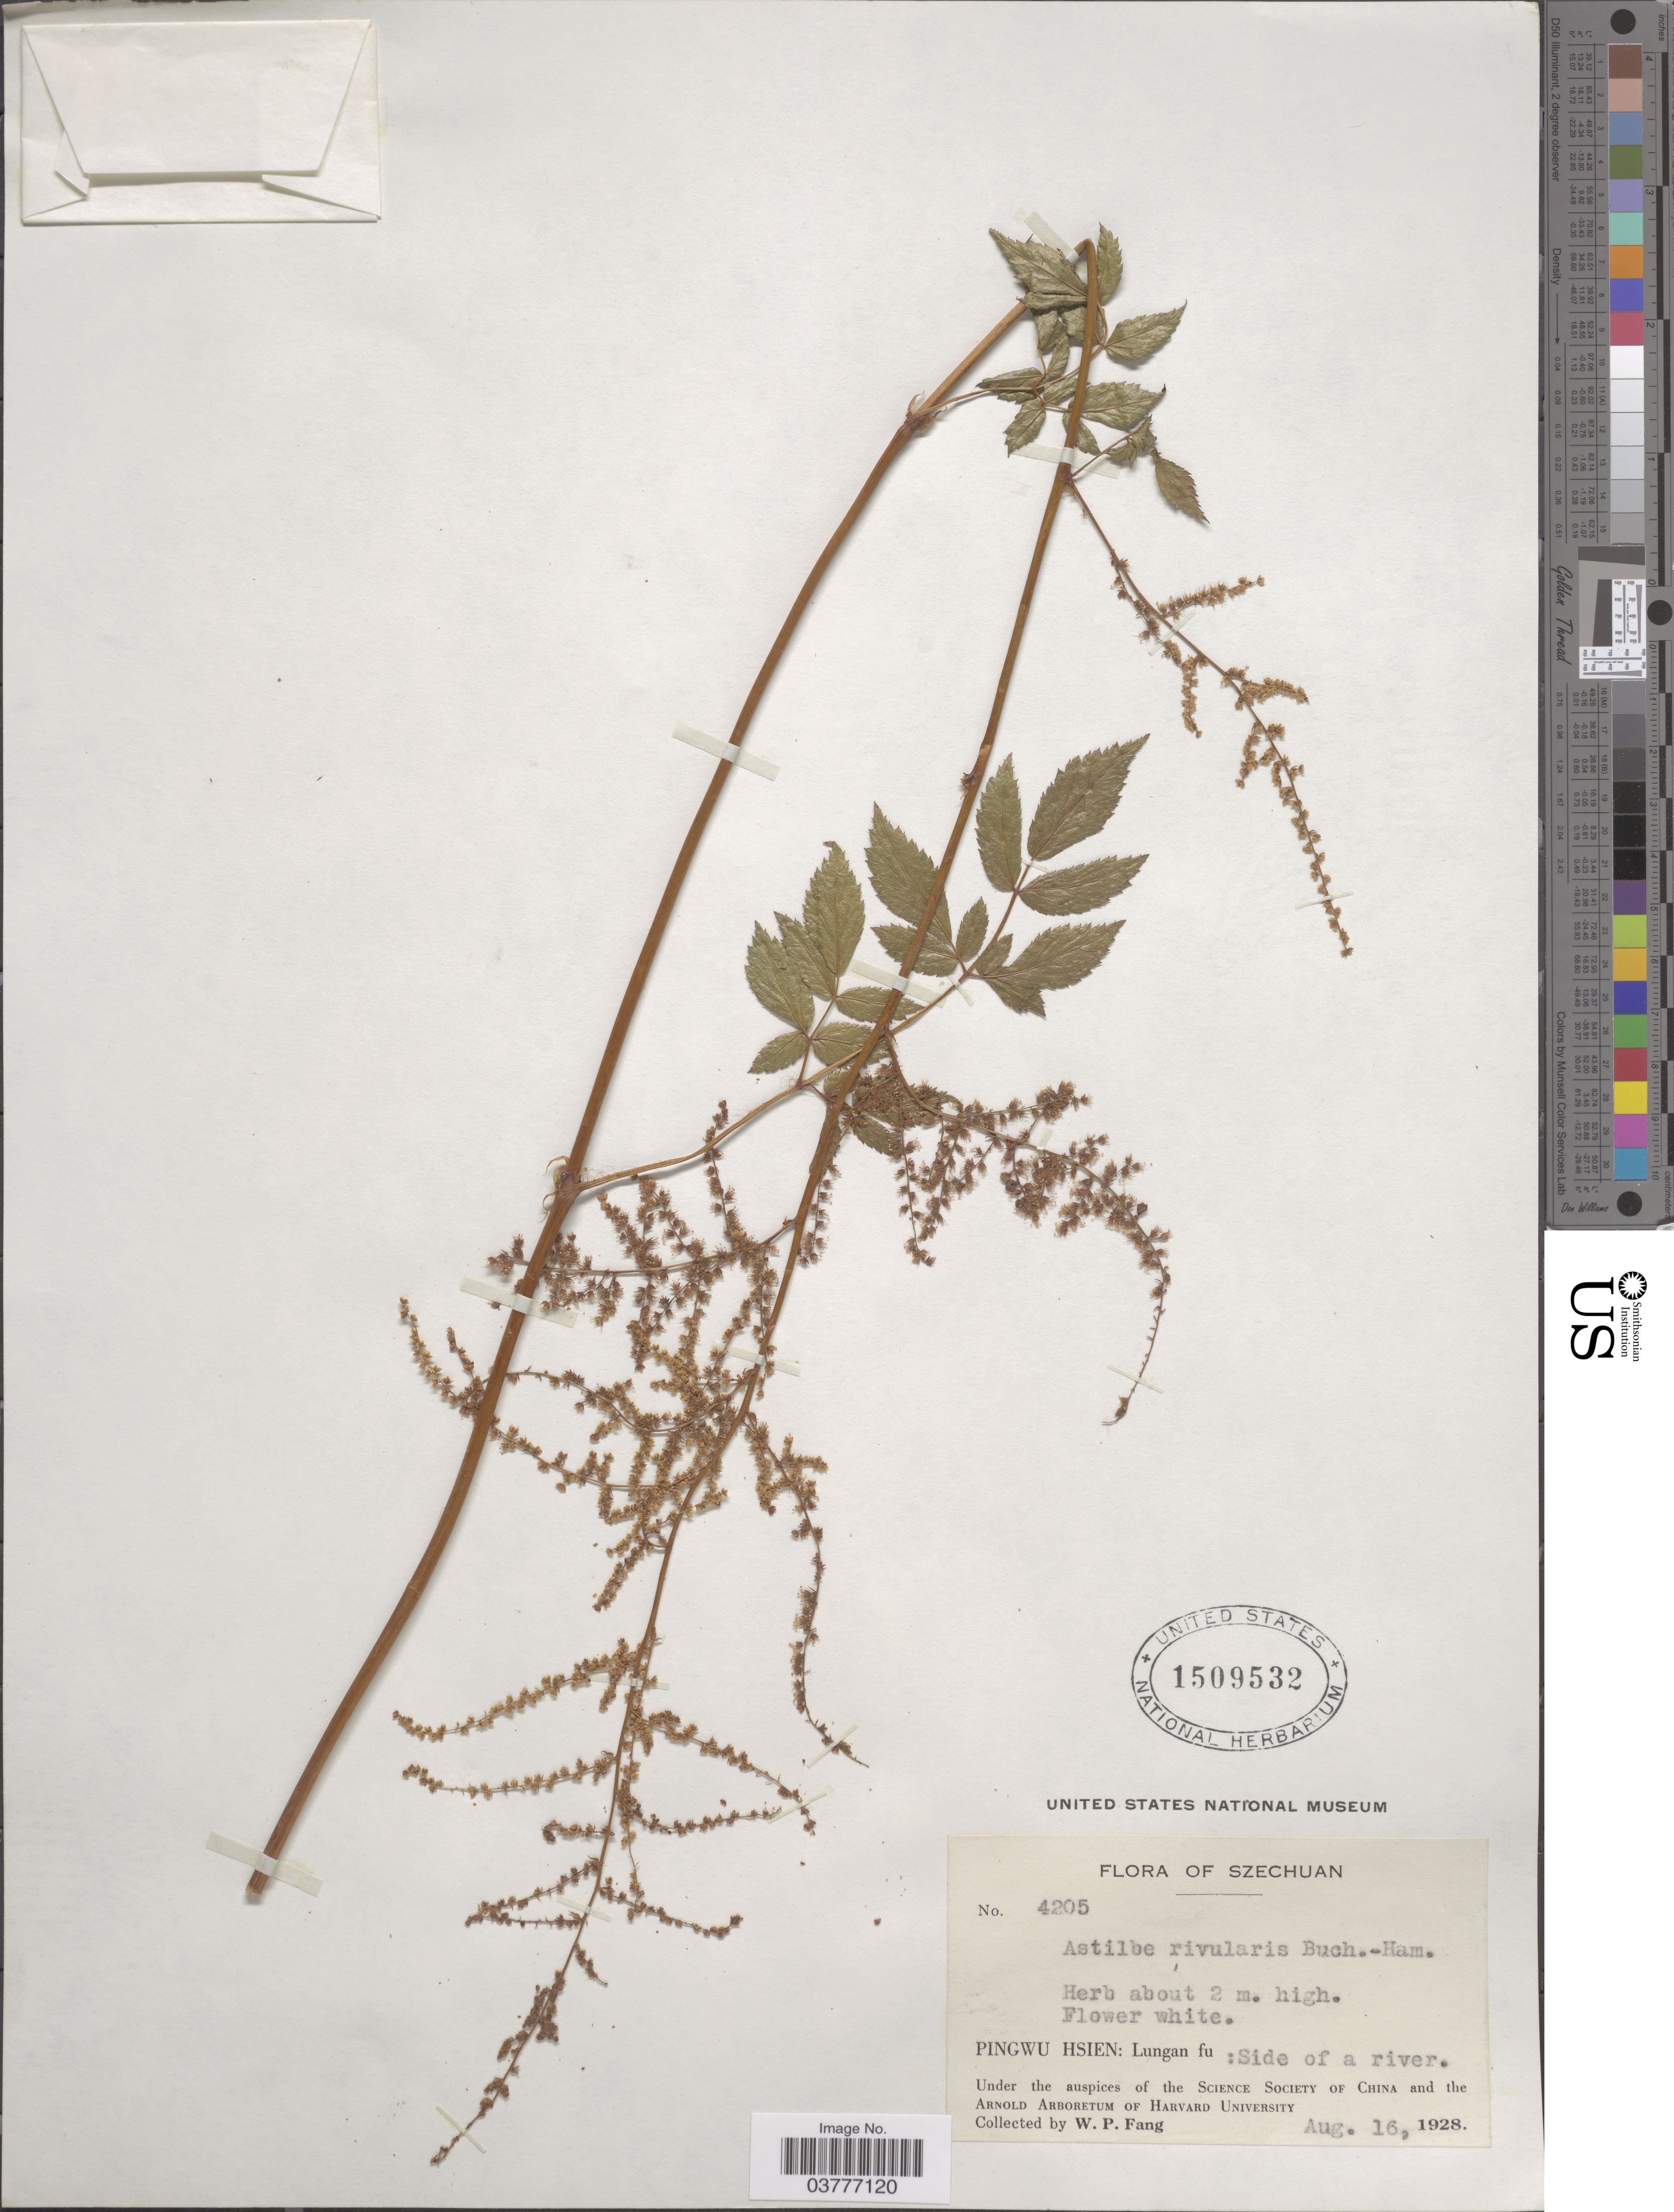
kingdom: Plantae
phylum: Tracheophyta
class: Magnoliopsida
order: Saxifragales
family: Saxifragaceae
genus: Astilbe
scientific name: Astilbe rivularis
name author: Buch.-Ham. ex D. Don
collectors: W. P. Fang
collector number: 4205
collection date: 1928-08-16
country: China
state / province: Sichuan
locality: Szechuan. Pingwu Hsien: Lungan fu: Side of a river.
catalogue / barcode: US 1509532